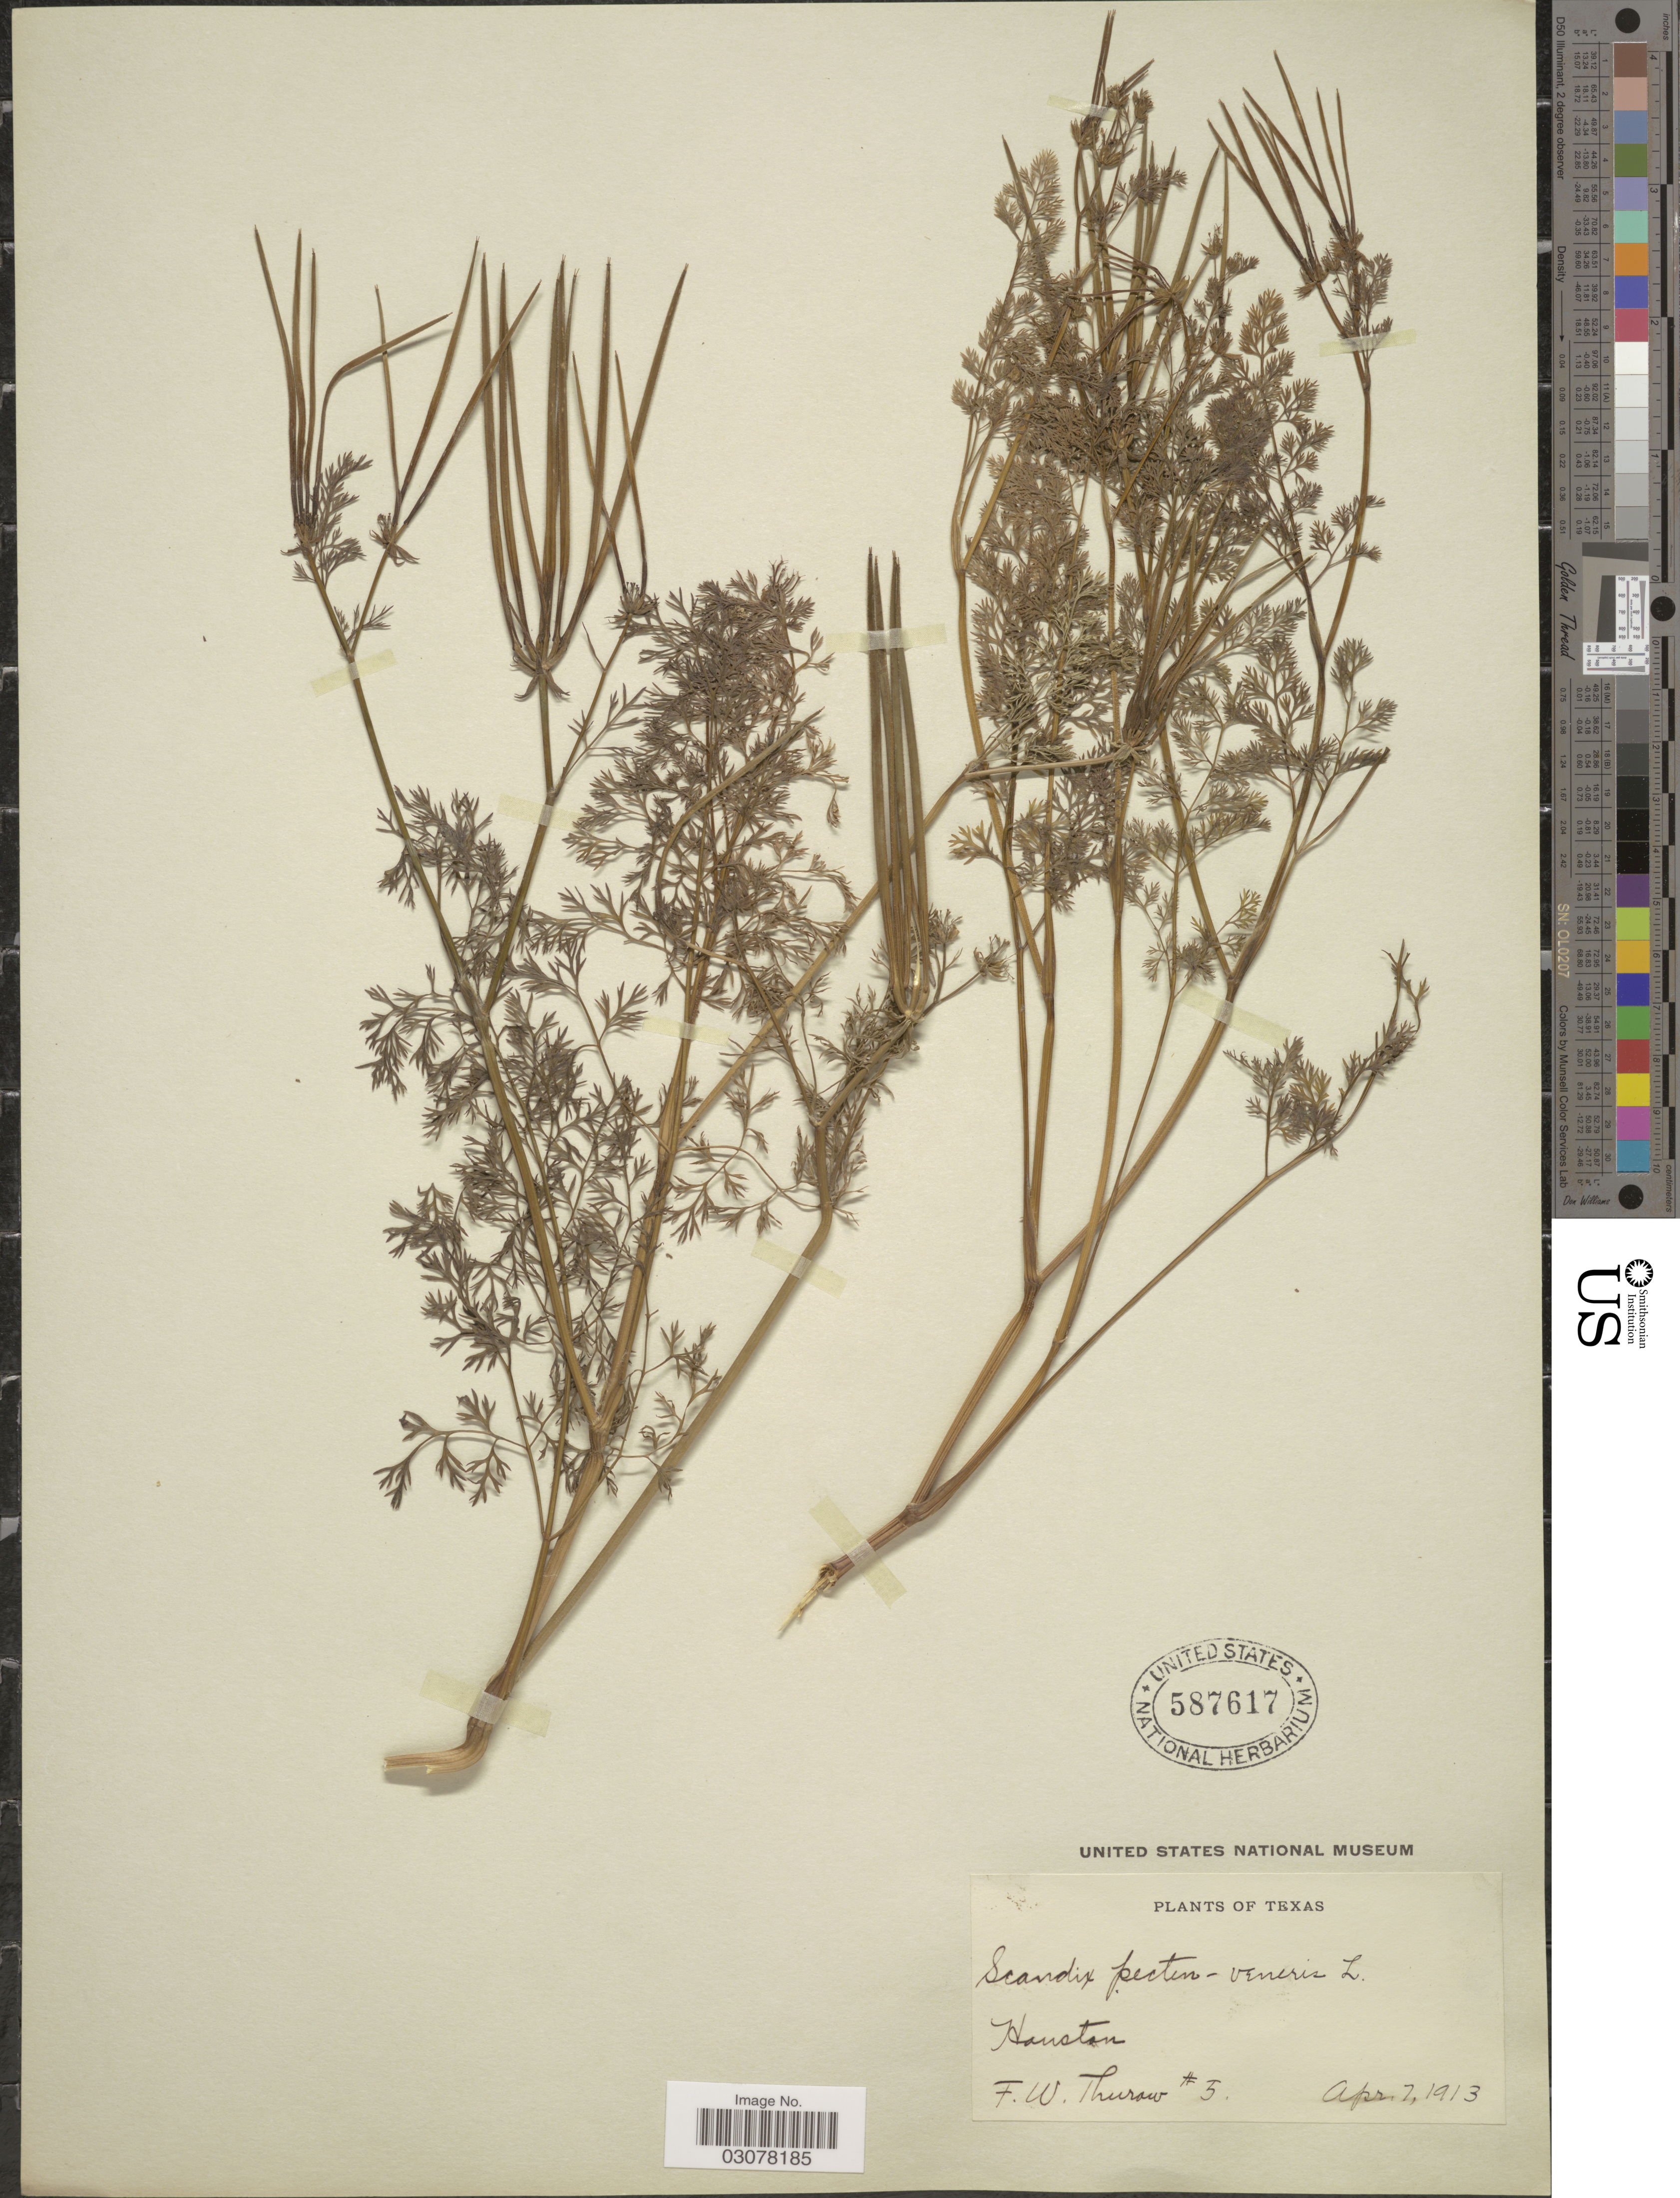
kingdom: Plantae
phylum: Tracheophyta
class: Magnoliopsida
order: Apiales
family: Apiaceae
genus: Scandix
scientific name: Scandix pecten-veneris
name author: L.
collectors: F. W. Thurow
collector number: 5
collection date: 1913-04-07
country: United States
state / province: Texas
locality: Houston.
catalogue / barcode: US 587617